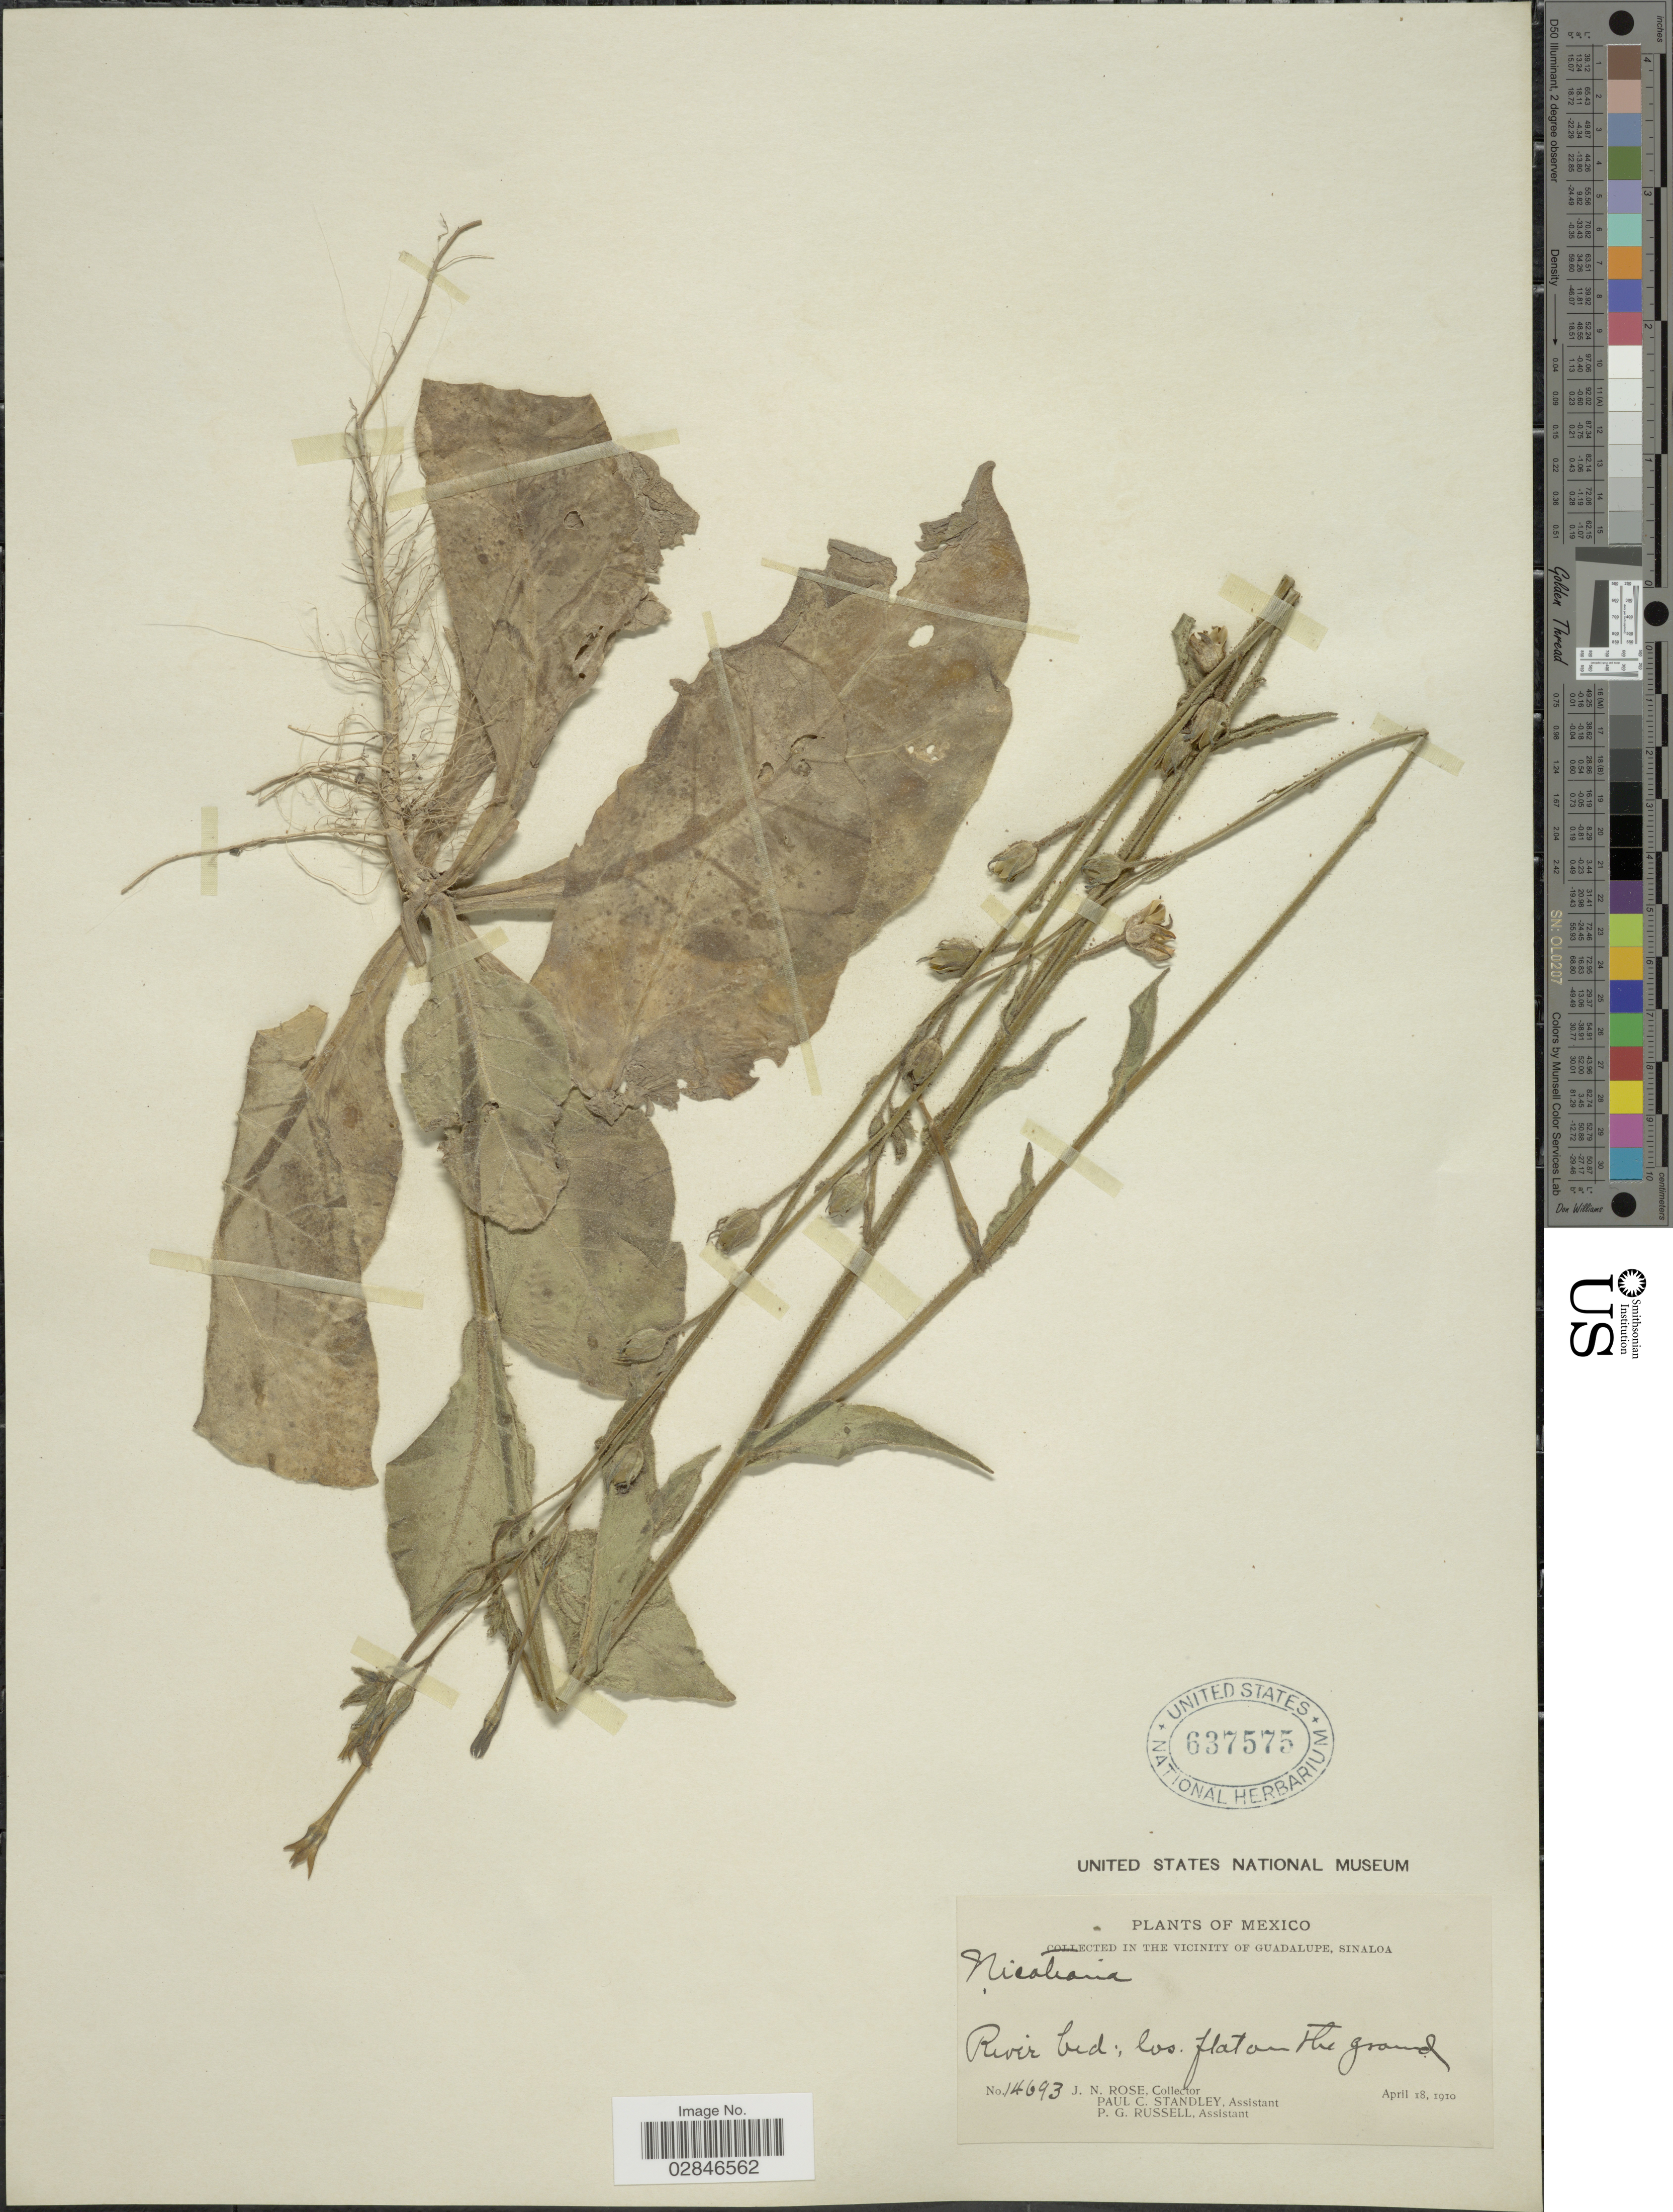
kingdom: Plantae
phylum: Tracheophyta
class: Magnoliopsida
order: Solanales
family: Solanaceae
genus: Nicotiana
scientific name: Nicotiana plumbaginifolia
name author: Viv.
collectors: J. N. Rose, P. C. Standley & P. G. Russell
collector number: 14693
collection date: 1910-04-18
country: Mexico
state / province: Sinaloa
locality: In the vicinity of Guadalupe.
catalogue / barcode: US 637575